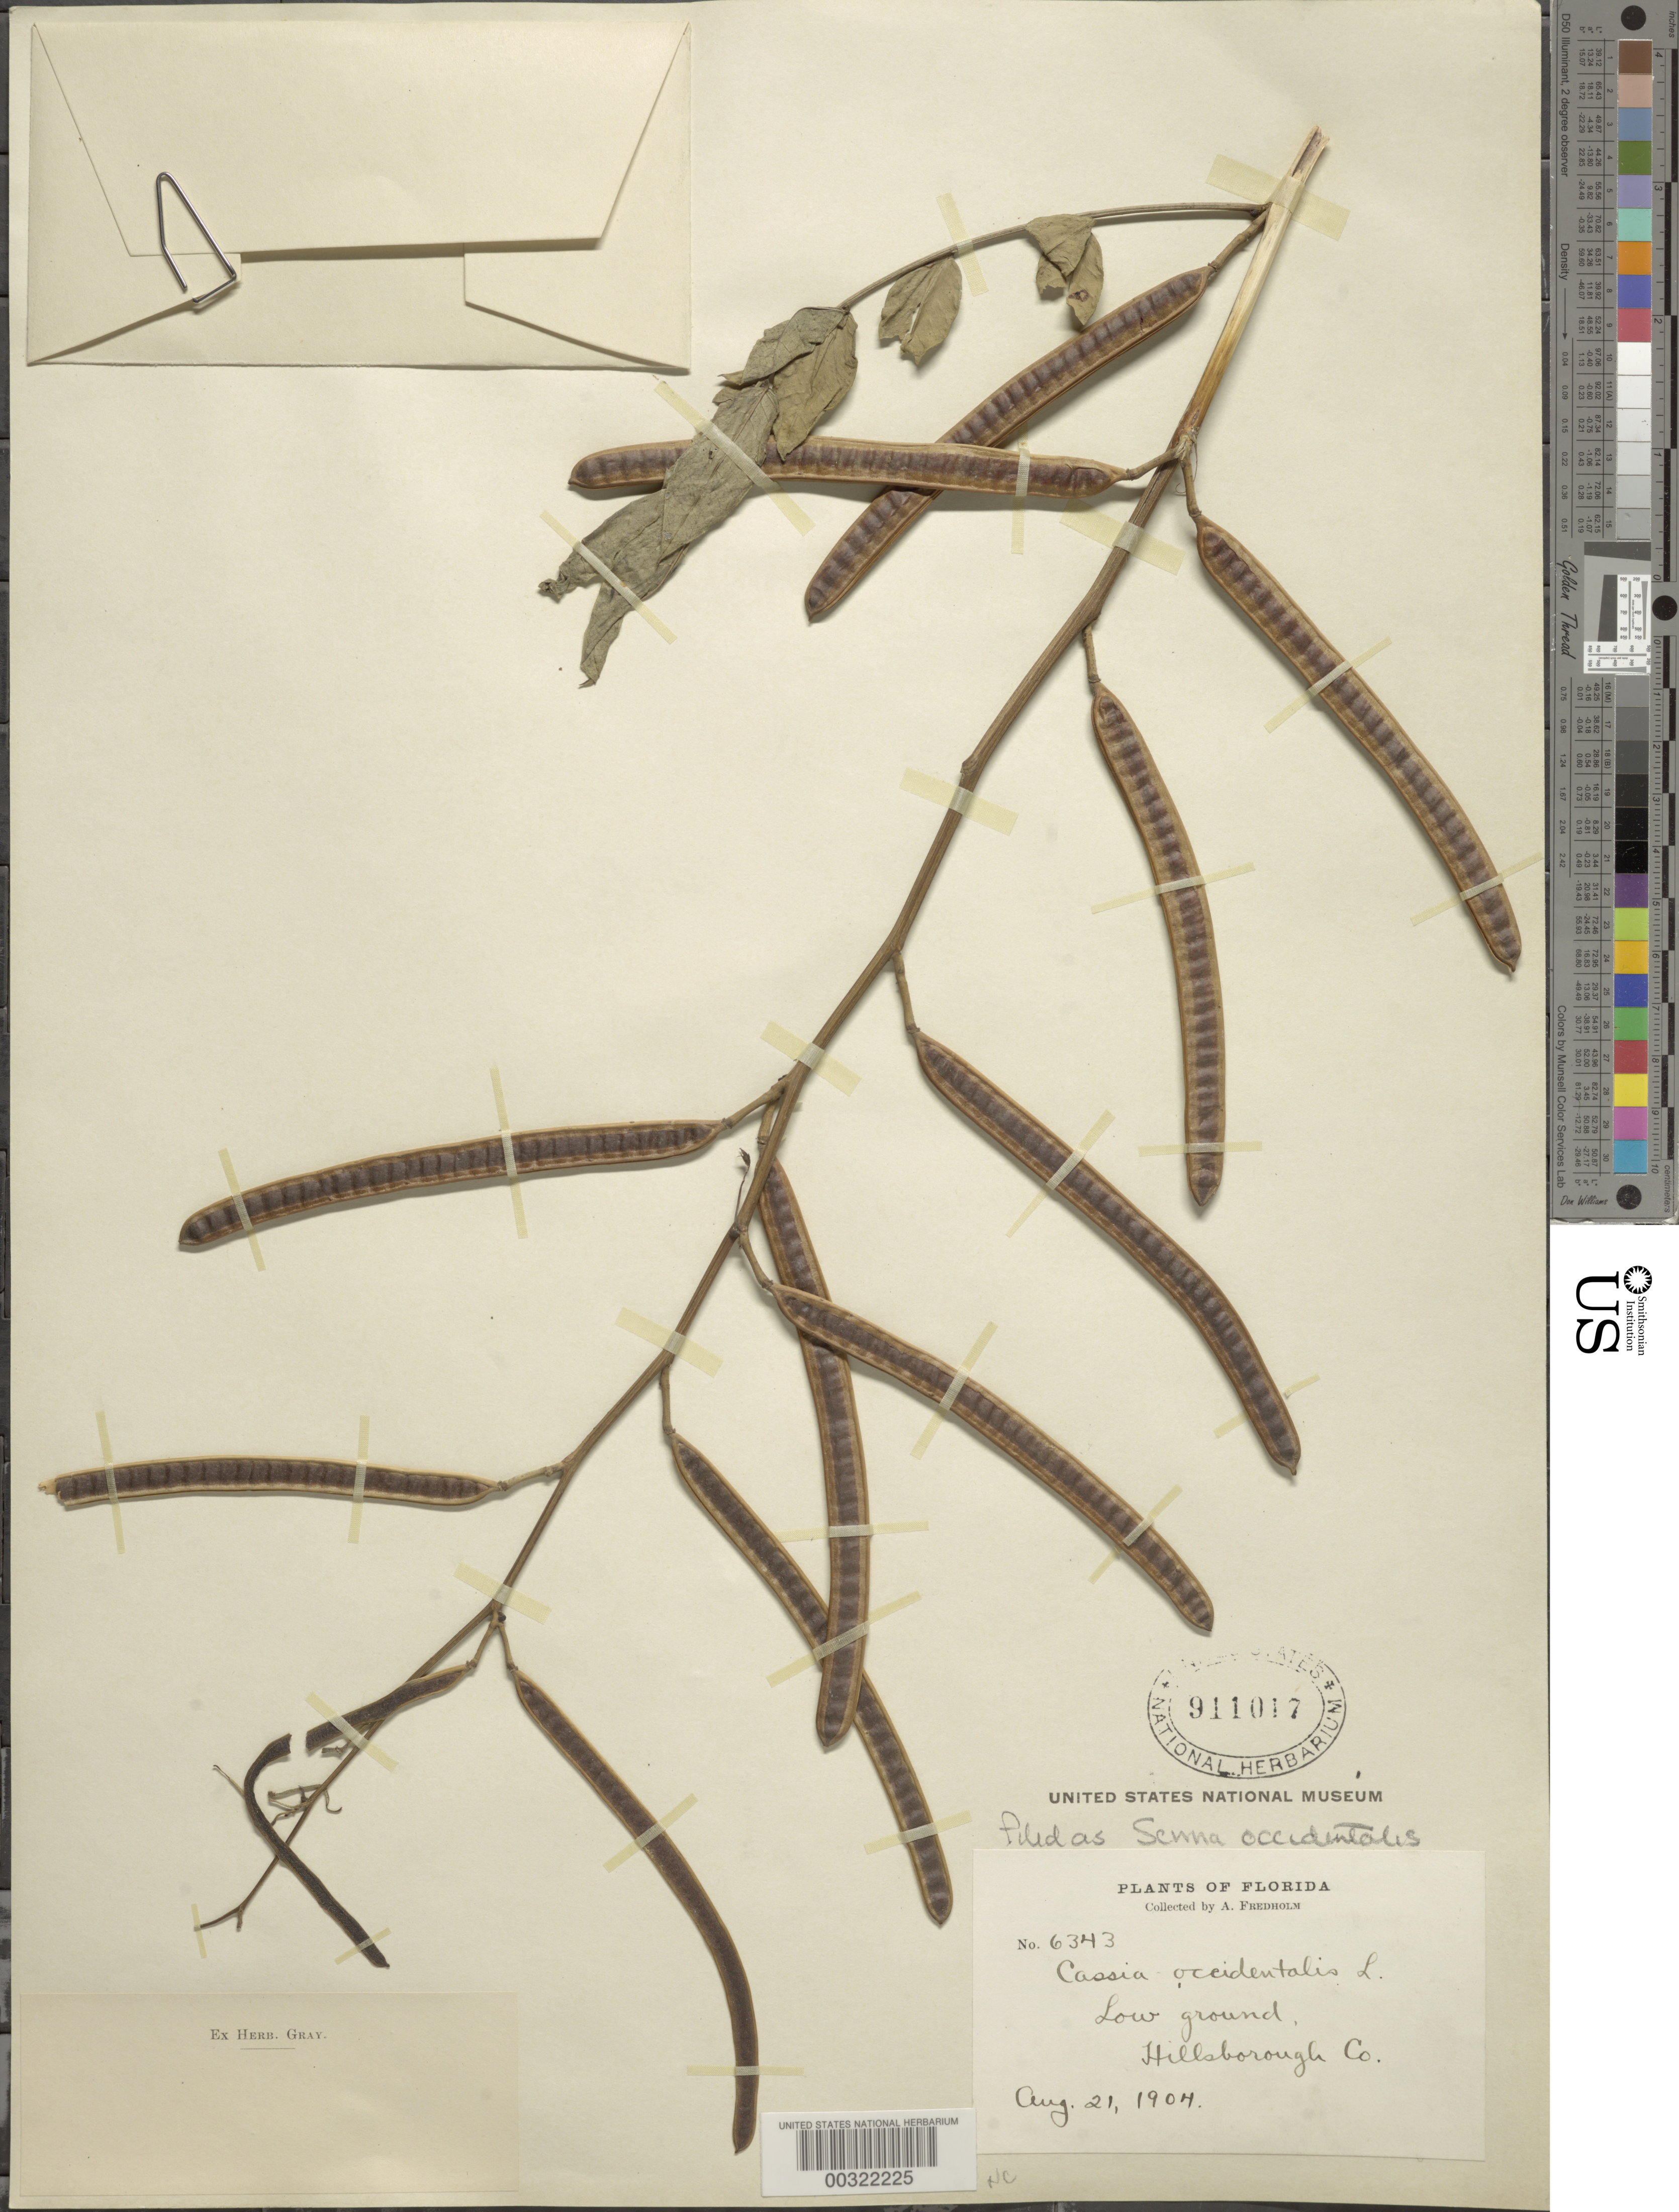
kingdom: Plantae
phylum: Tracheophyta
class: Magnoliopsida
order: Fabales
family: Fabaceae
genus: Senna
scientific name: Senna occidentalis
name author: (L.) Link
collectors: A. J. Fredholm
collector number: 6343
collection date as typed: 21 Aug 1904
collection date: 1904-08-21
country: United States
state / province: Florida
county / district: Hillsborough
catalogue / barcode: US 911017